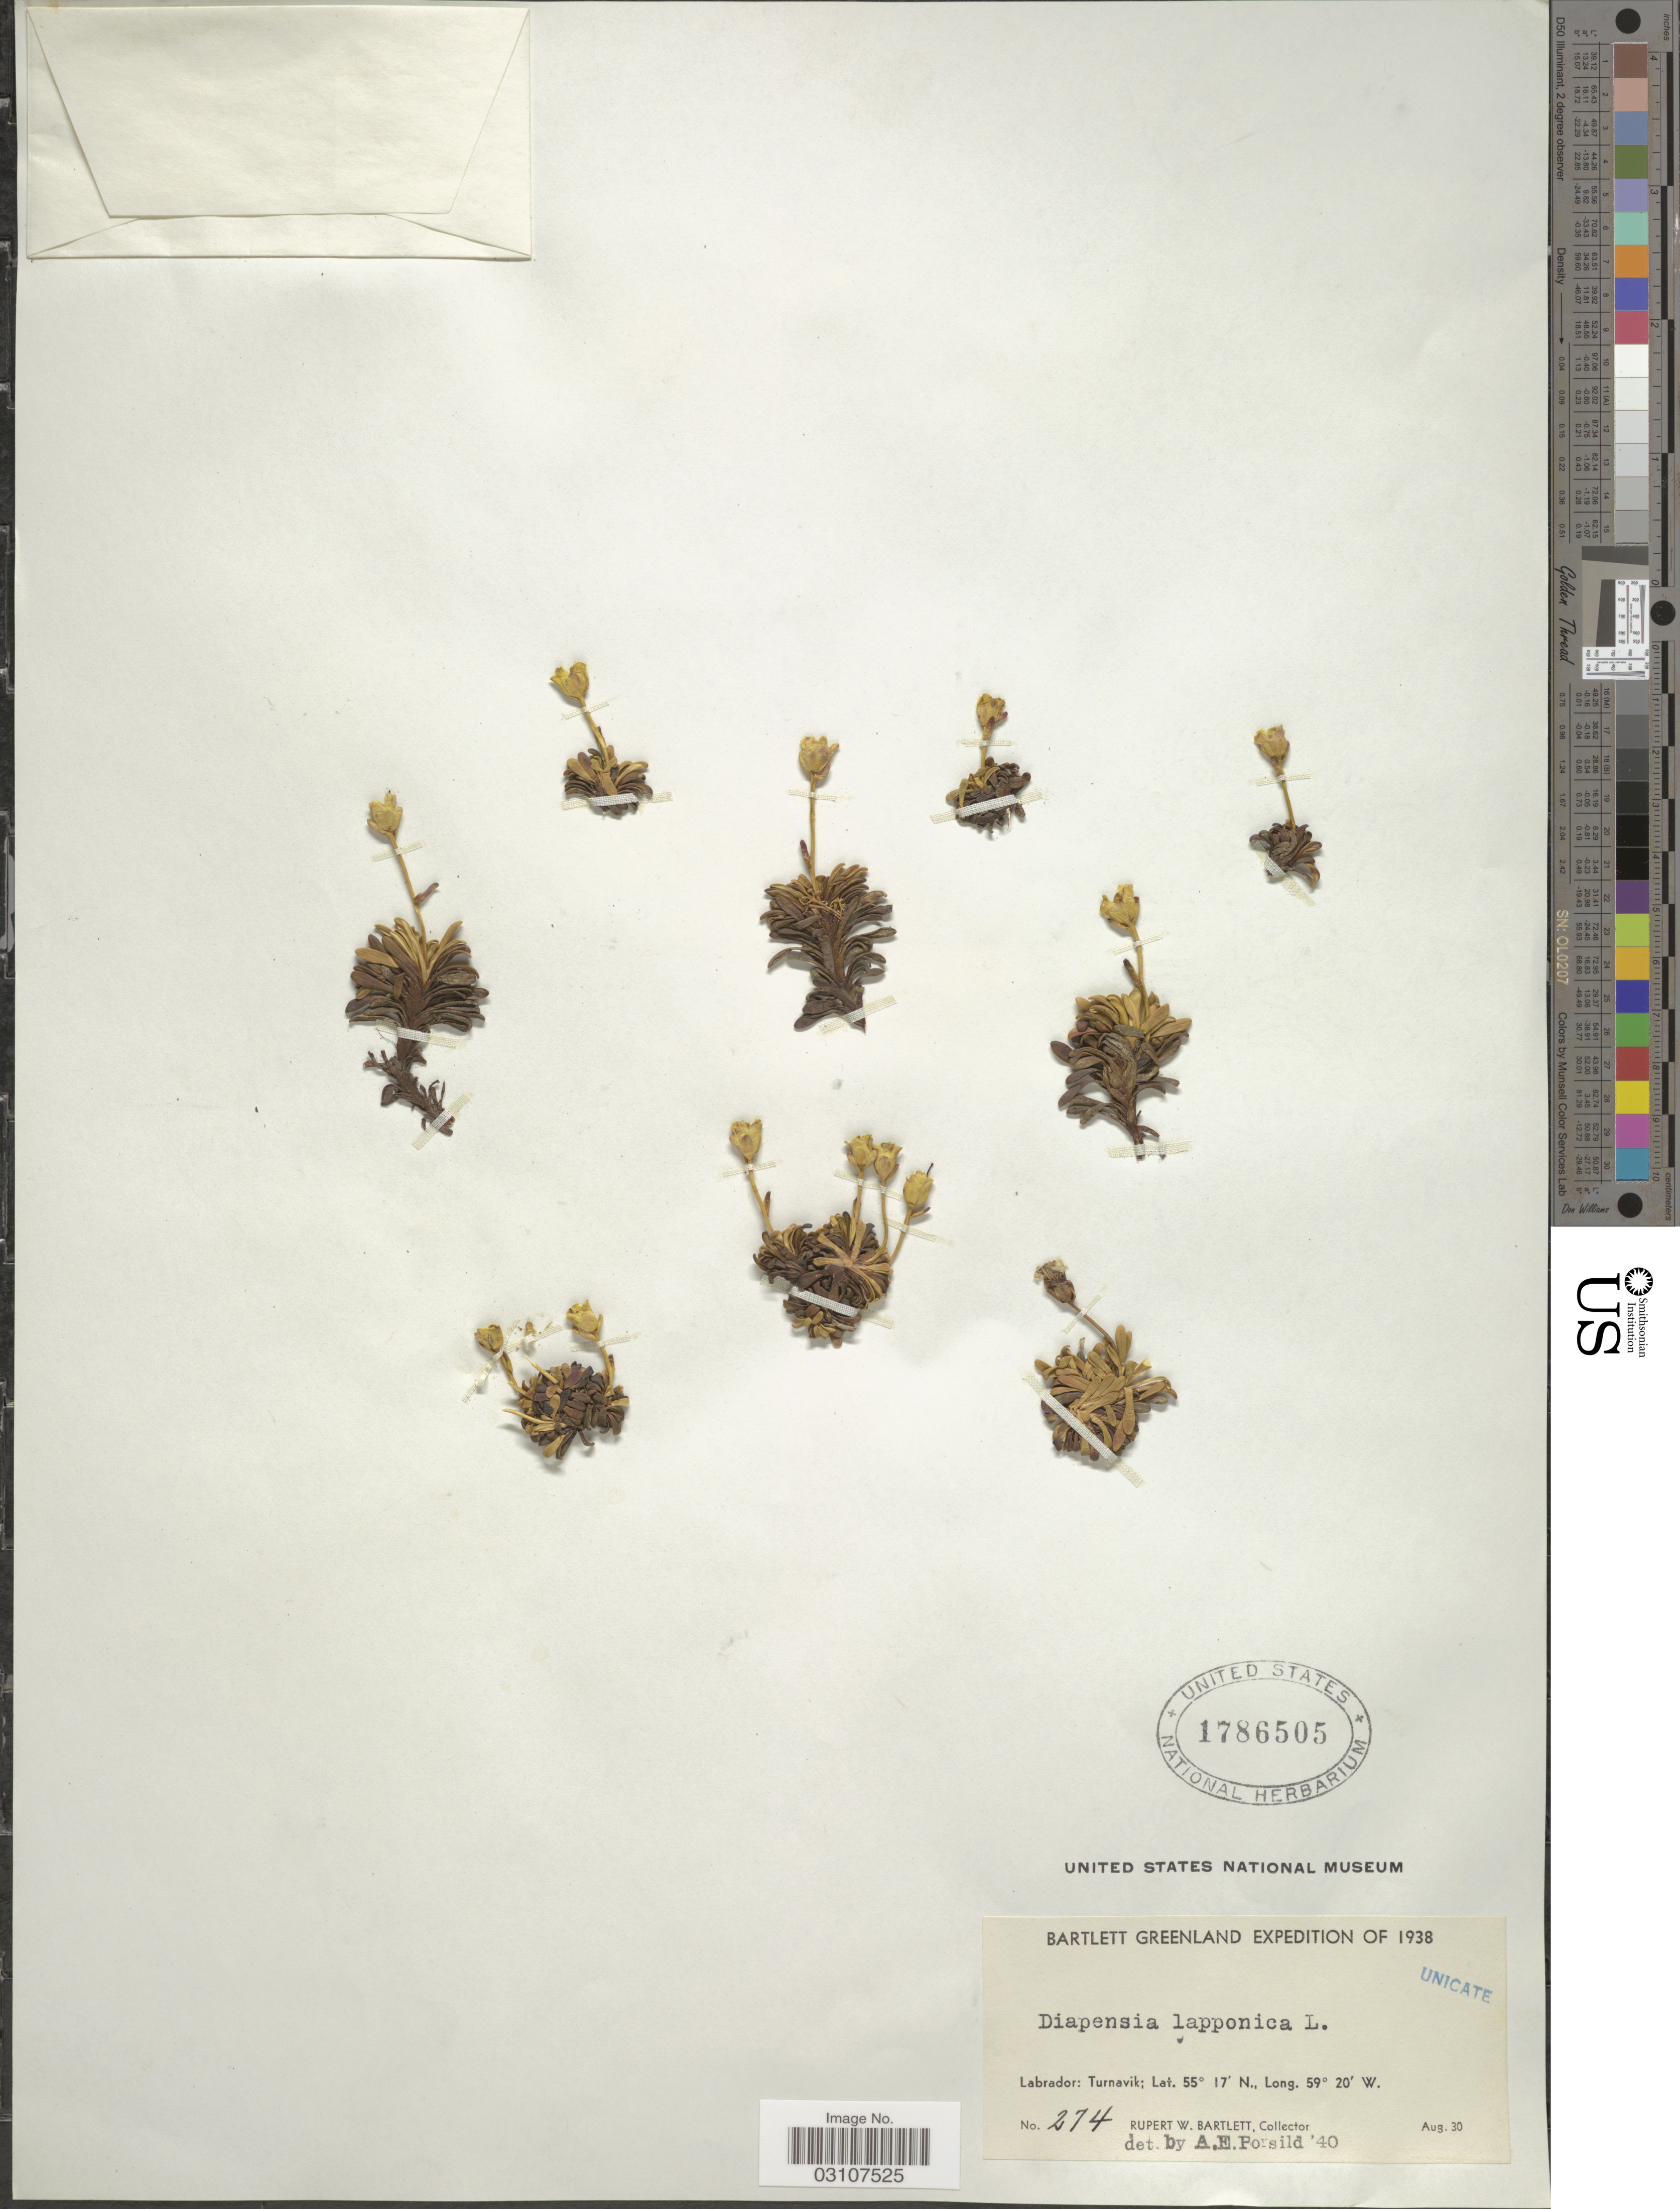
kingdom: Plantae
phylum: Tracheophyta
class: Magnoliopsida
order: Ericales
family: Diapensiaceae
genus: Diapensia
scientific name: Diapensia lapponica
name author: L.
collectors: R. W. Bartlett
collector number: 274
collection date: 1938-08-30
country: Canada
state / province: Newfoundland and Labrador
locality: Labrador: Turnavik.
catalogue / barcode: US 1786505